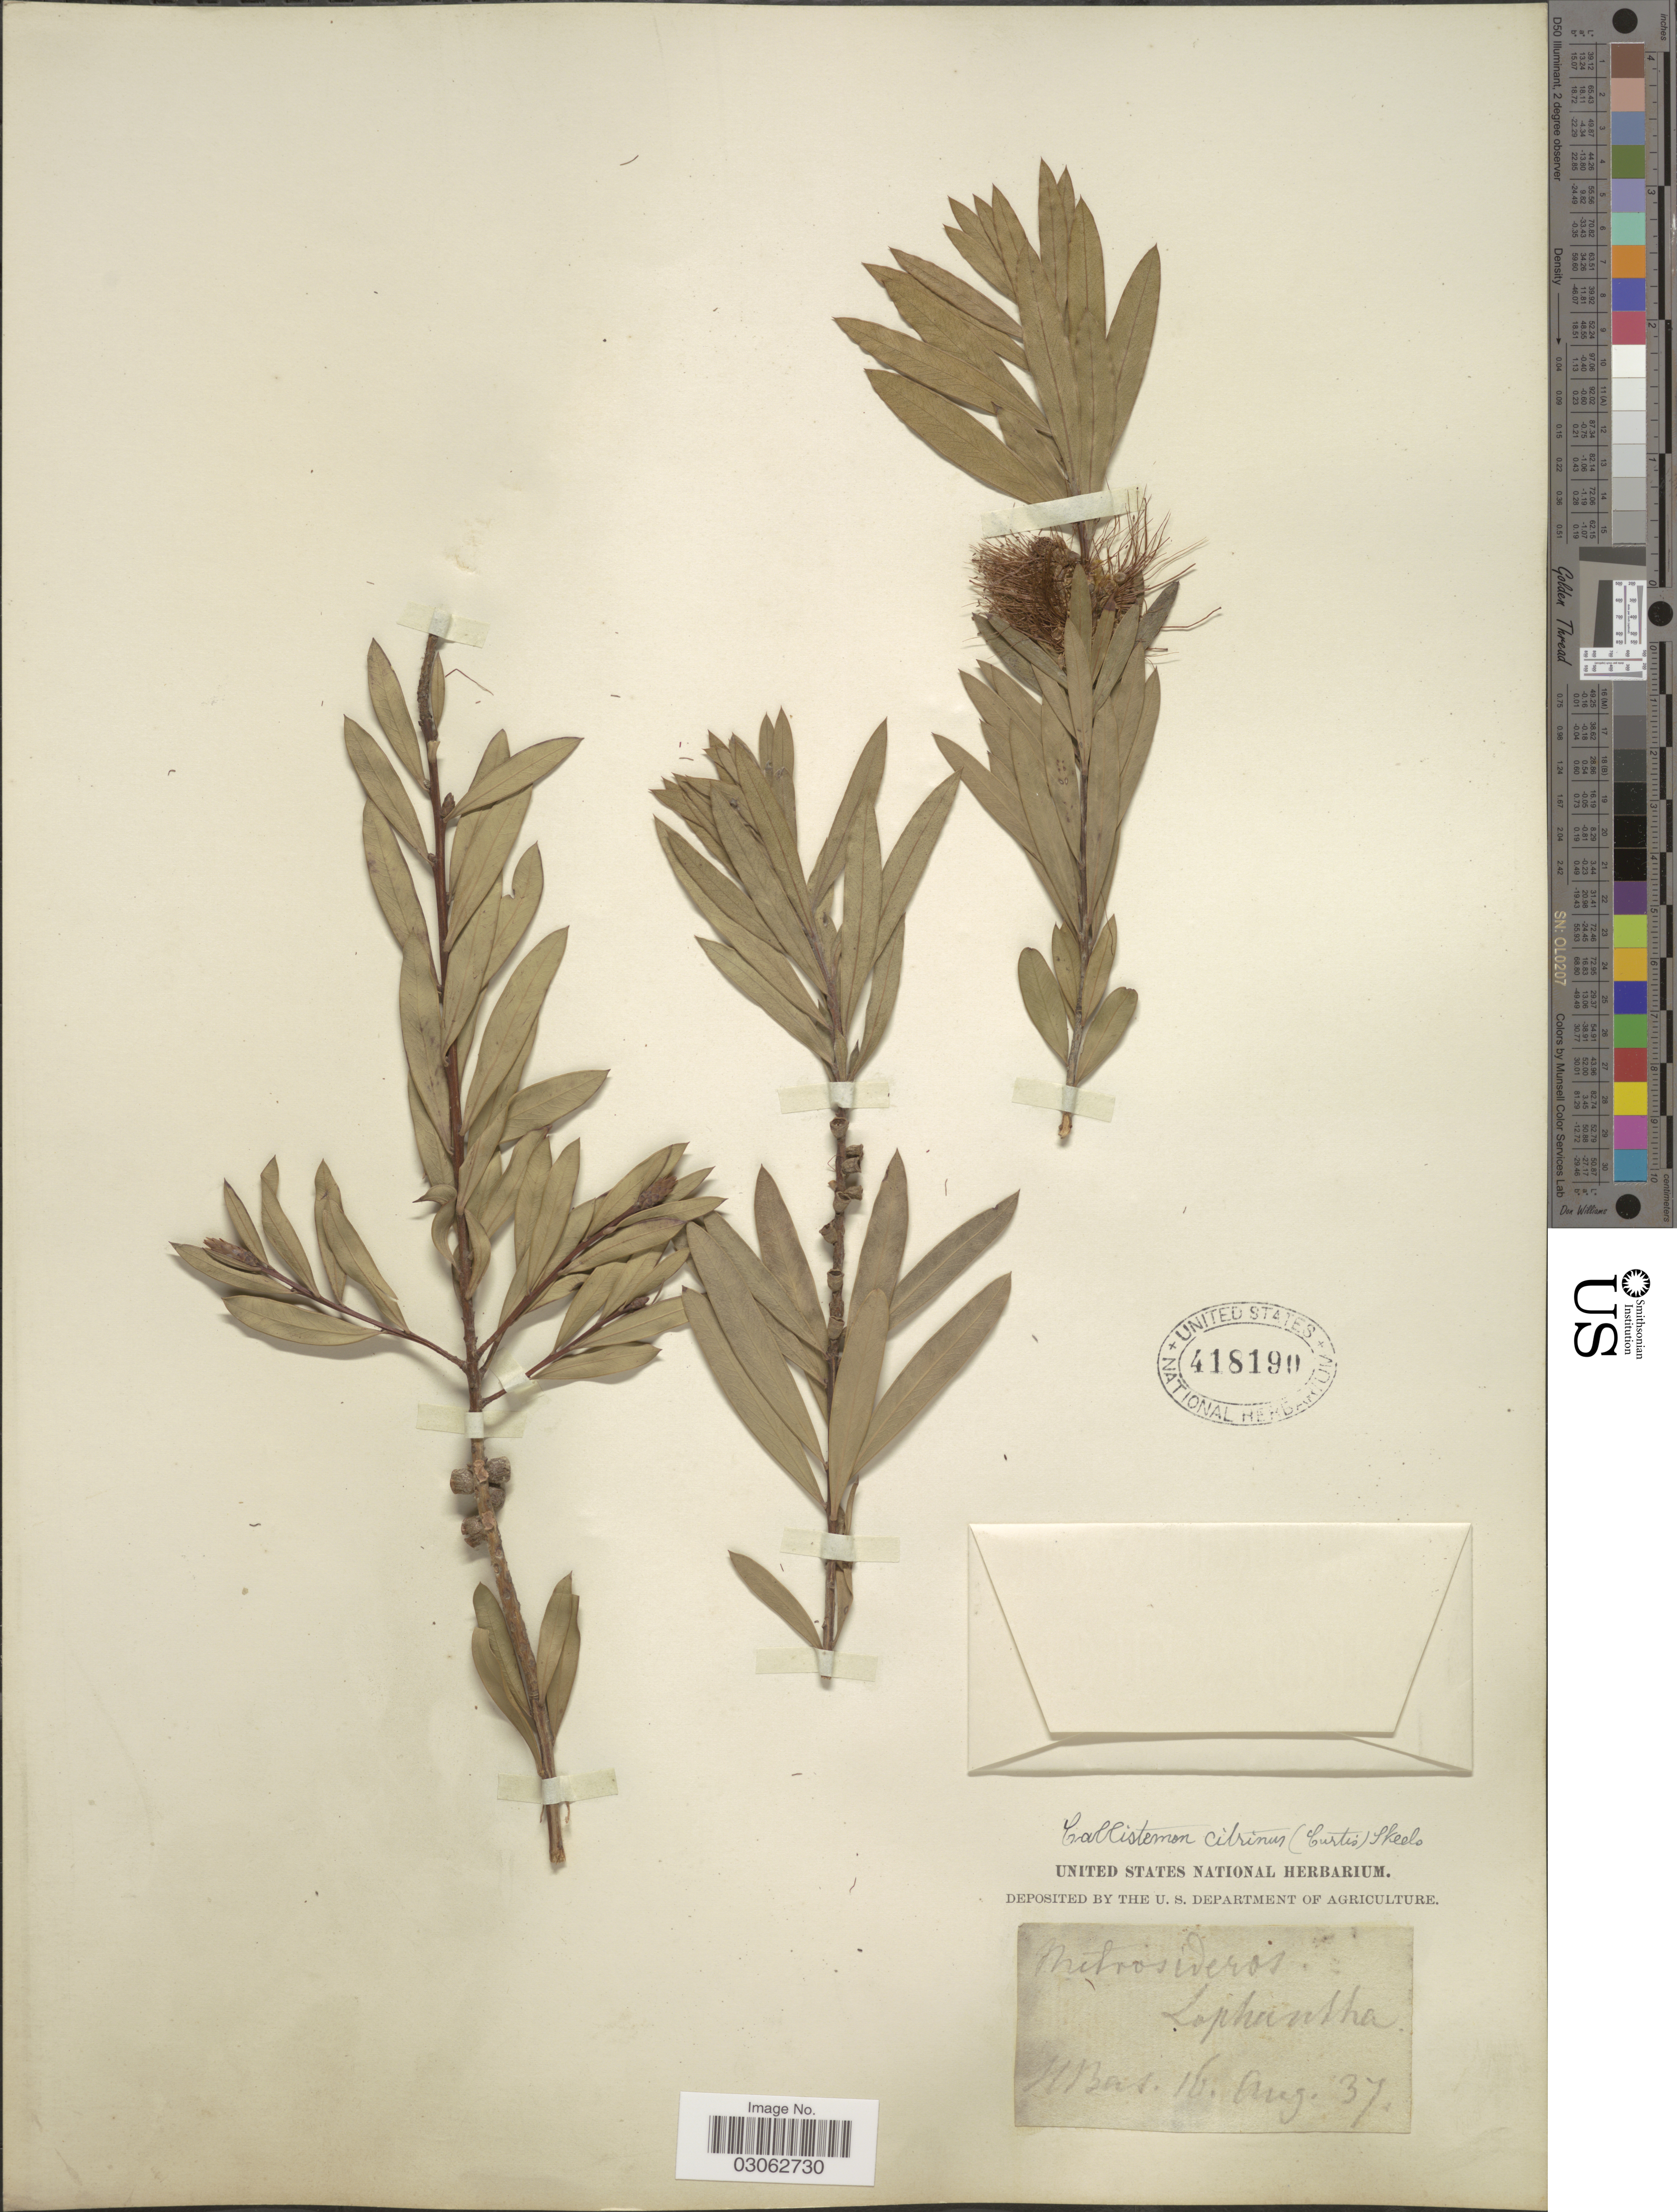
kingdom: Plantae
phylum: Tracheophyta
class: Magnoliopsida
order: Myrtales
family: Myrtaceae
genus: Callistemon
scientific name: Callistemon citrinus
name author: (Curtis) Skeels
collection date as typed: Transcribed d/m/y: 16/8/37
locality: H. Bas [interpreted] [unsure placement]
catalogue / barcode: US 418190